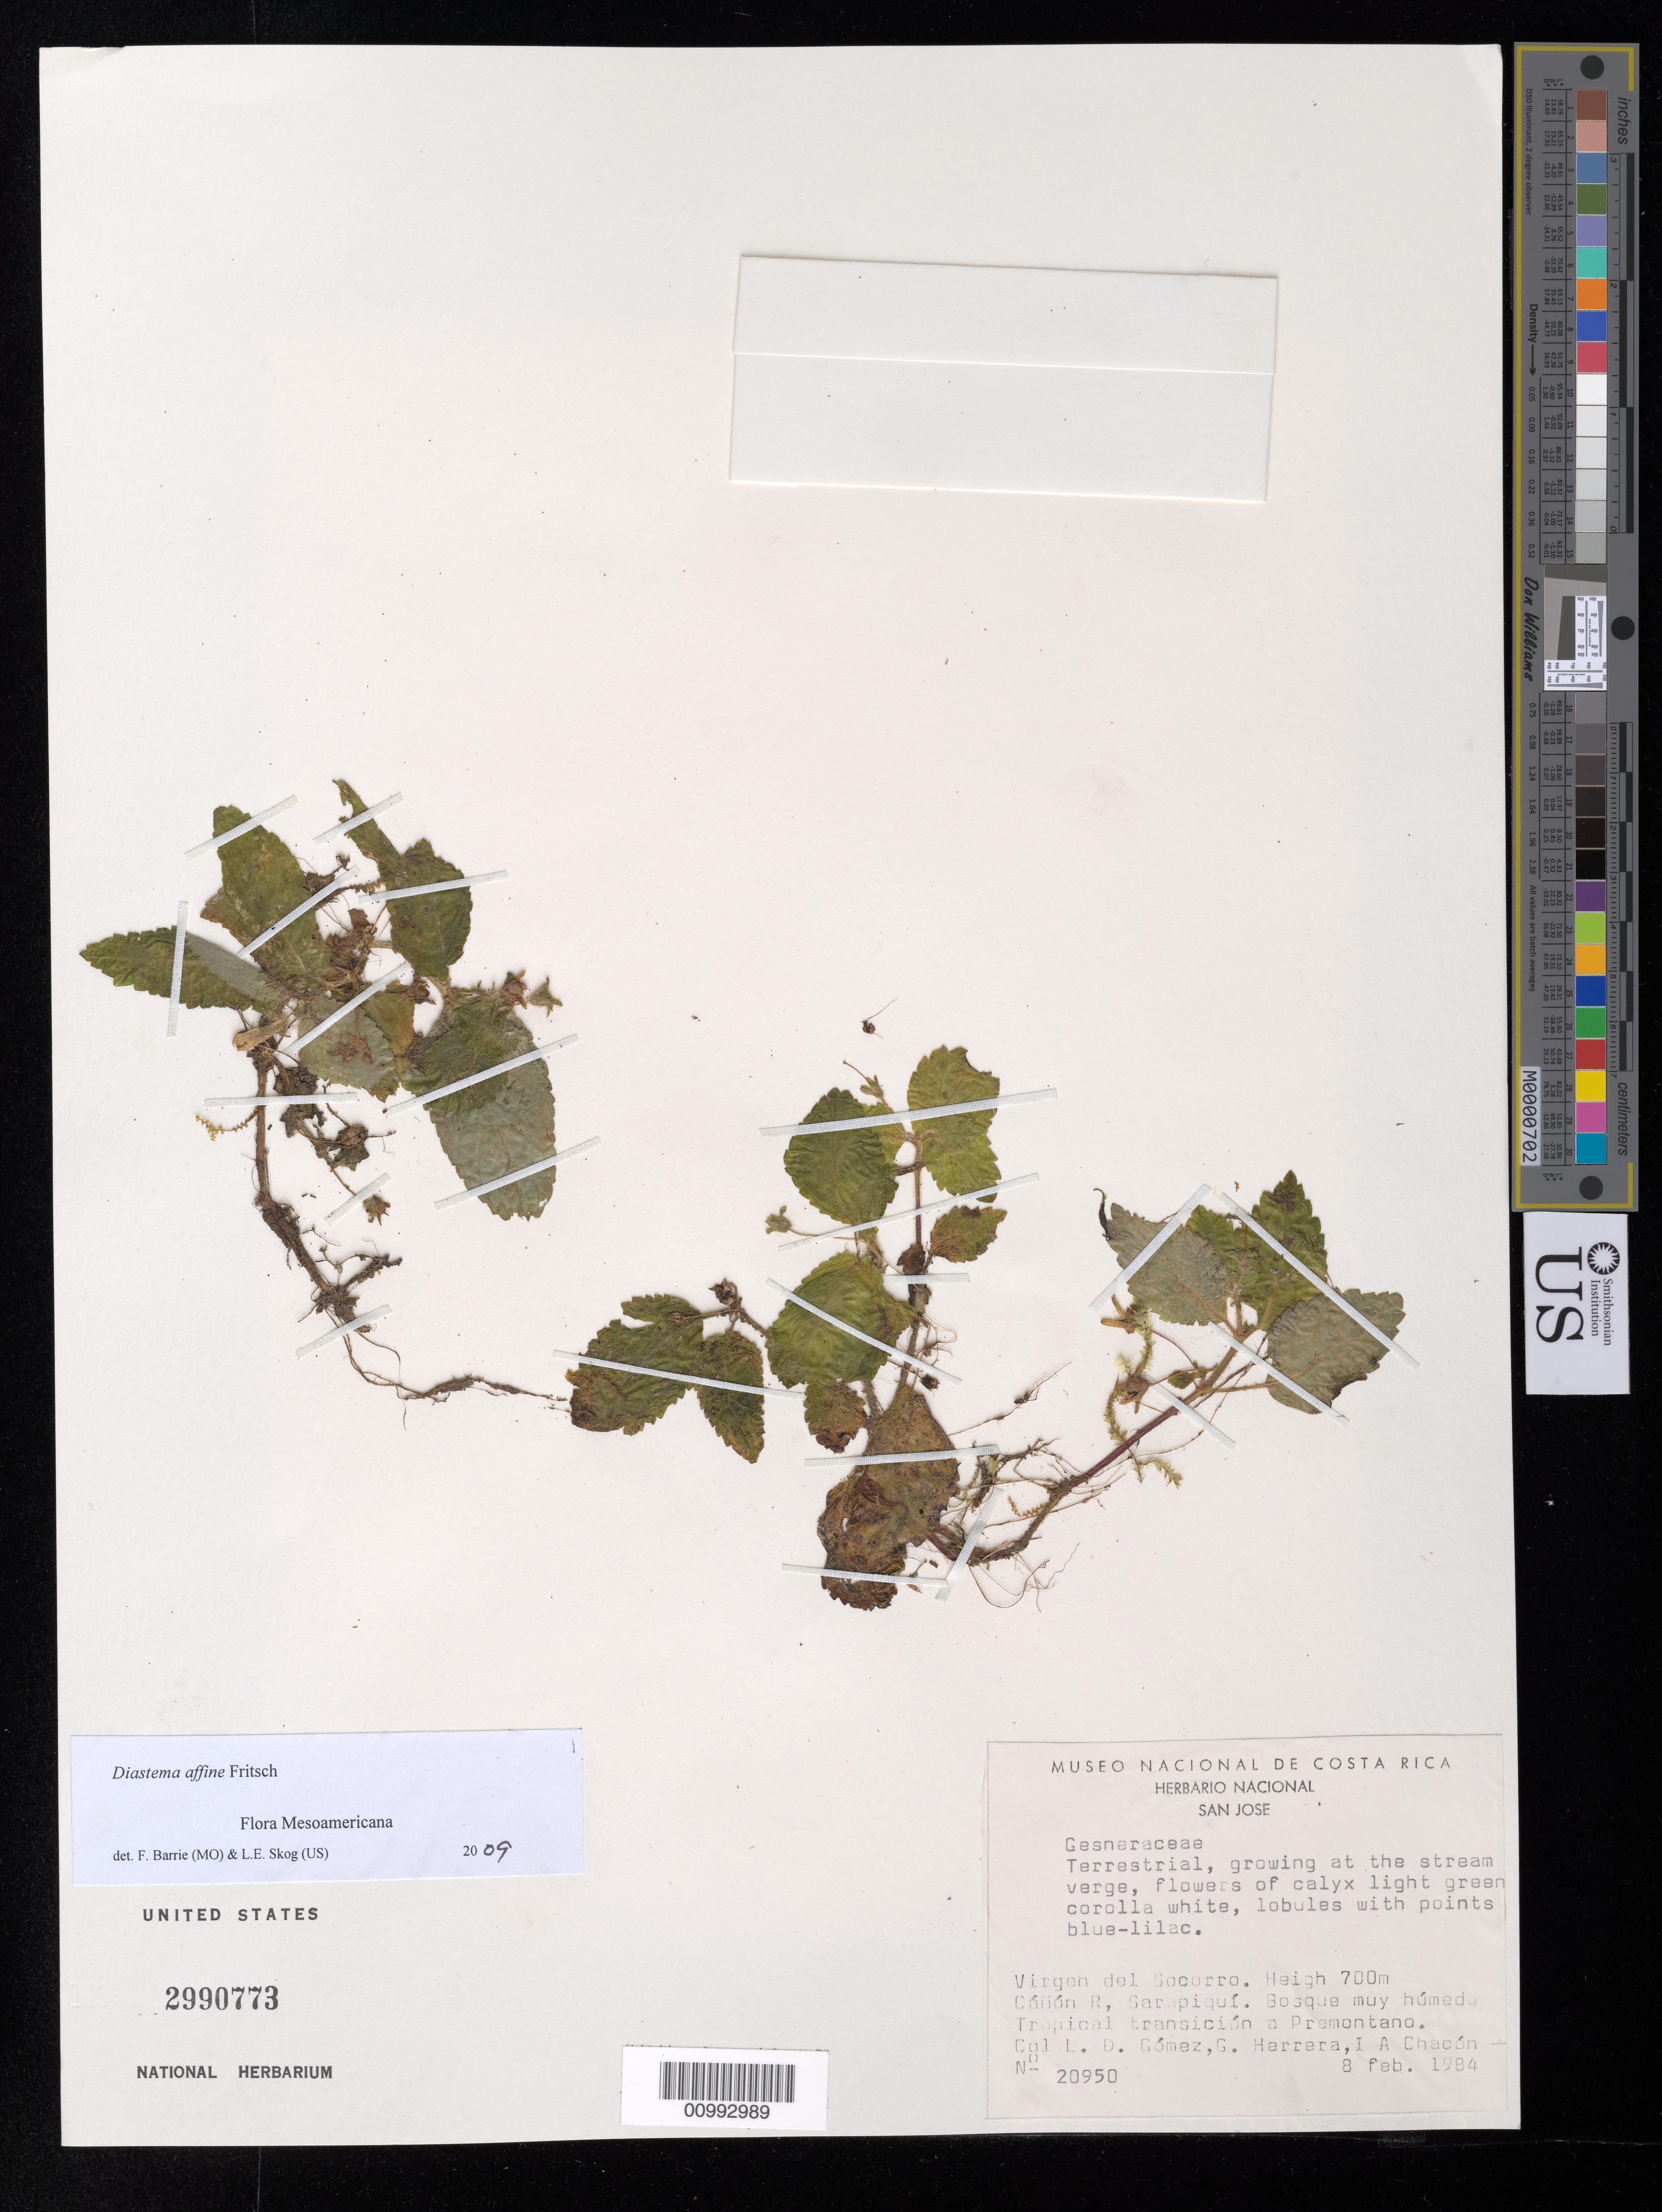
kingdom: Plantae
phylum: Tracheophyta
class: Magnoliopsida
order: Lamiales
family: Gesneriaceae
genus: Diastema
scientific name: Diastema affine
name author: Fritsch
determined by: Barrie, F. R.; Skog, Laurence E.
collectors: L. D. Gómez, G. Herrera & I. Chacón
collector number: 20950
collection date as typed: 08 Feb 1984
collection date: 1984-02-08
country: Costa Rica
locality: Virgen del Socorro, Cañón R. Sarapiquí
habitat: Bosque muy húmedo tropical transición a premontano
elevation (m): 700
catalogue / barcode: US 2990773